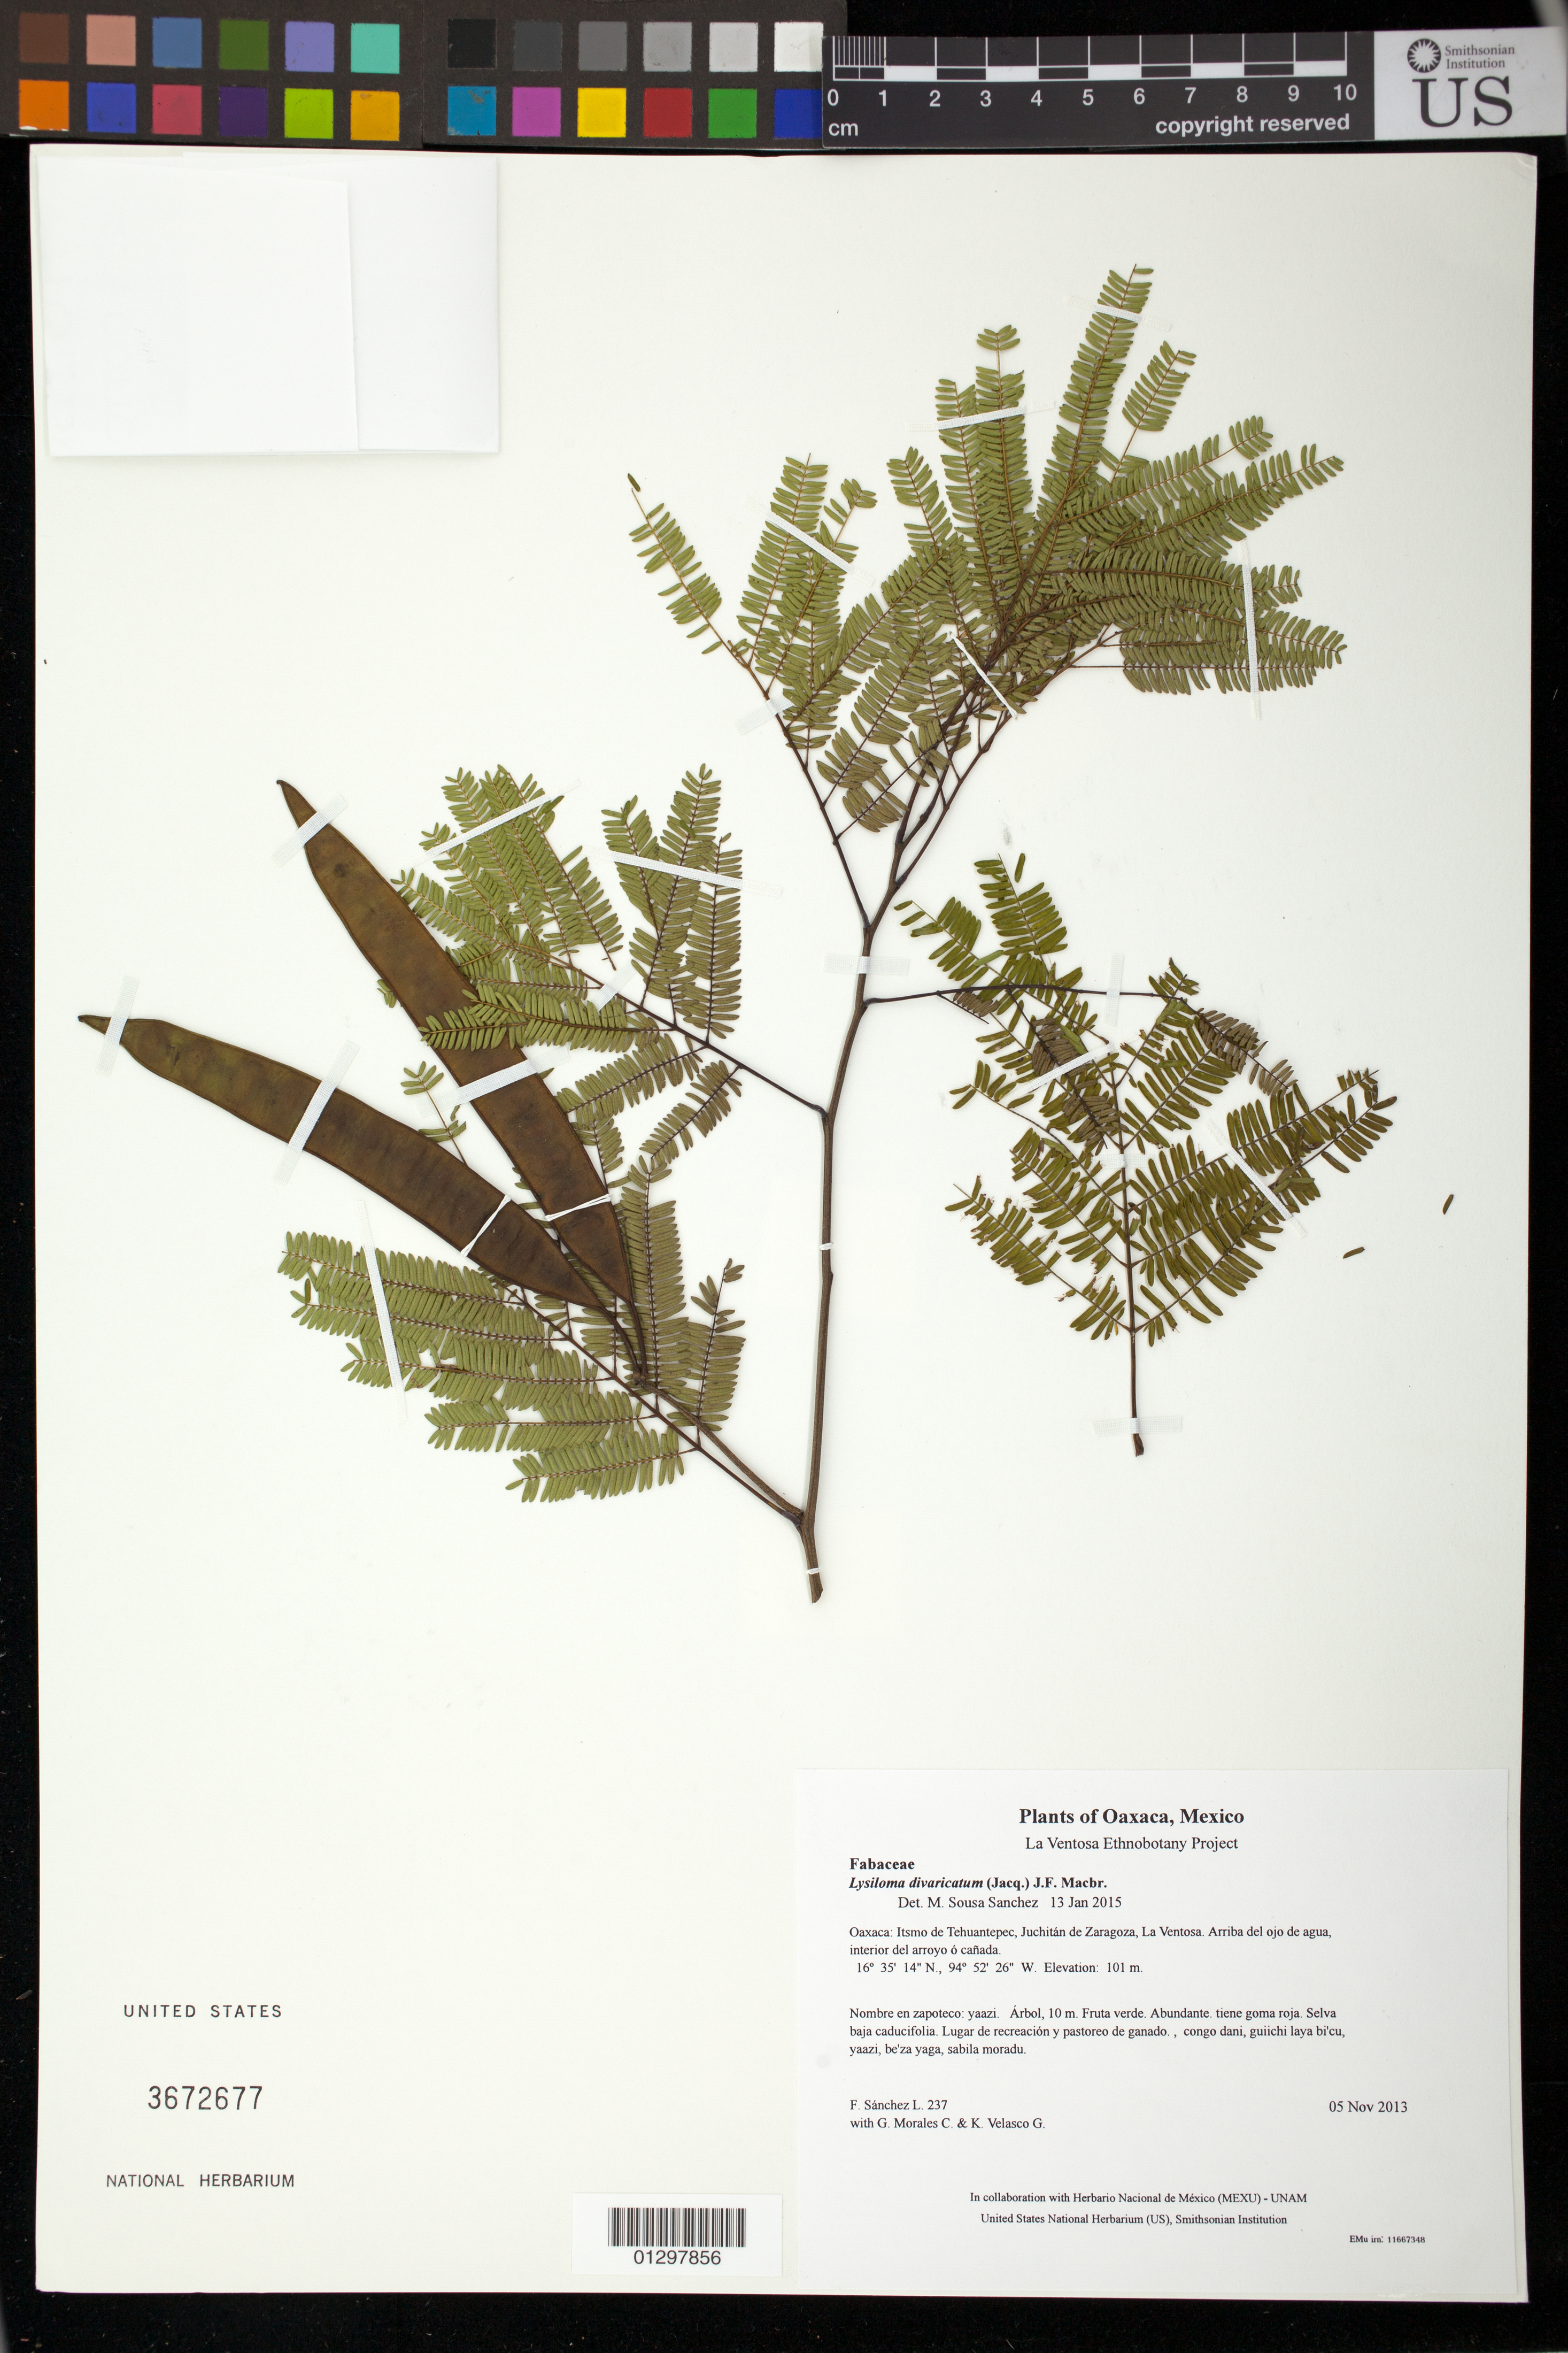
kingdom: Plantae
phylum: Tracheophyta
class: Magnoliopsida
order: Fabales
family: Fabaceae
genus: Lysiloma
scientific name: Lysiloma divaricatum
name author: (Jacq.) J.F. Macbr.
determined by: Sousa S., Mario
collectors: F. Sánchez L., G. Morales C. & K. Velasco G.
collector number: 237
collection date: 2013-11-05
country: Mexico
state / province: Oaxaca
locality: Itsmo de Tehuantepec, Juchitán de Zaragoza, La Ventosa. Arriba del ojo de agua, interior del arroyo ó cañada.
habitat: Selva baja caducifolia. Lugar de recreación y pastoreo de ganado.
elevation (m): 101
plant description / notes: JEBOT, MEXU, SERO, US; Yaga. 10 m. Cuaananaxhi naga'. Stale.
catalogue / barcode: US 3672677